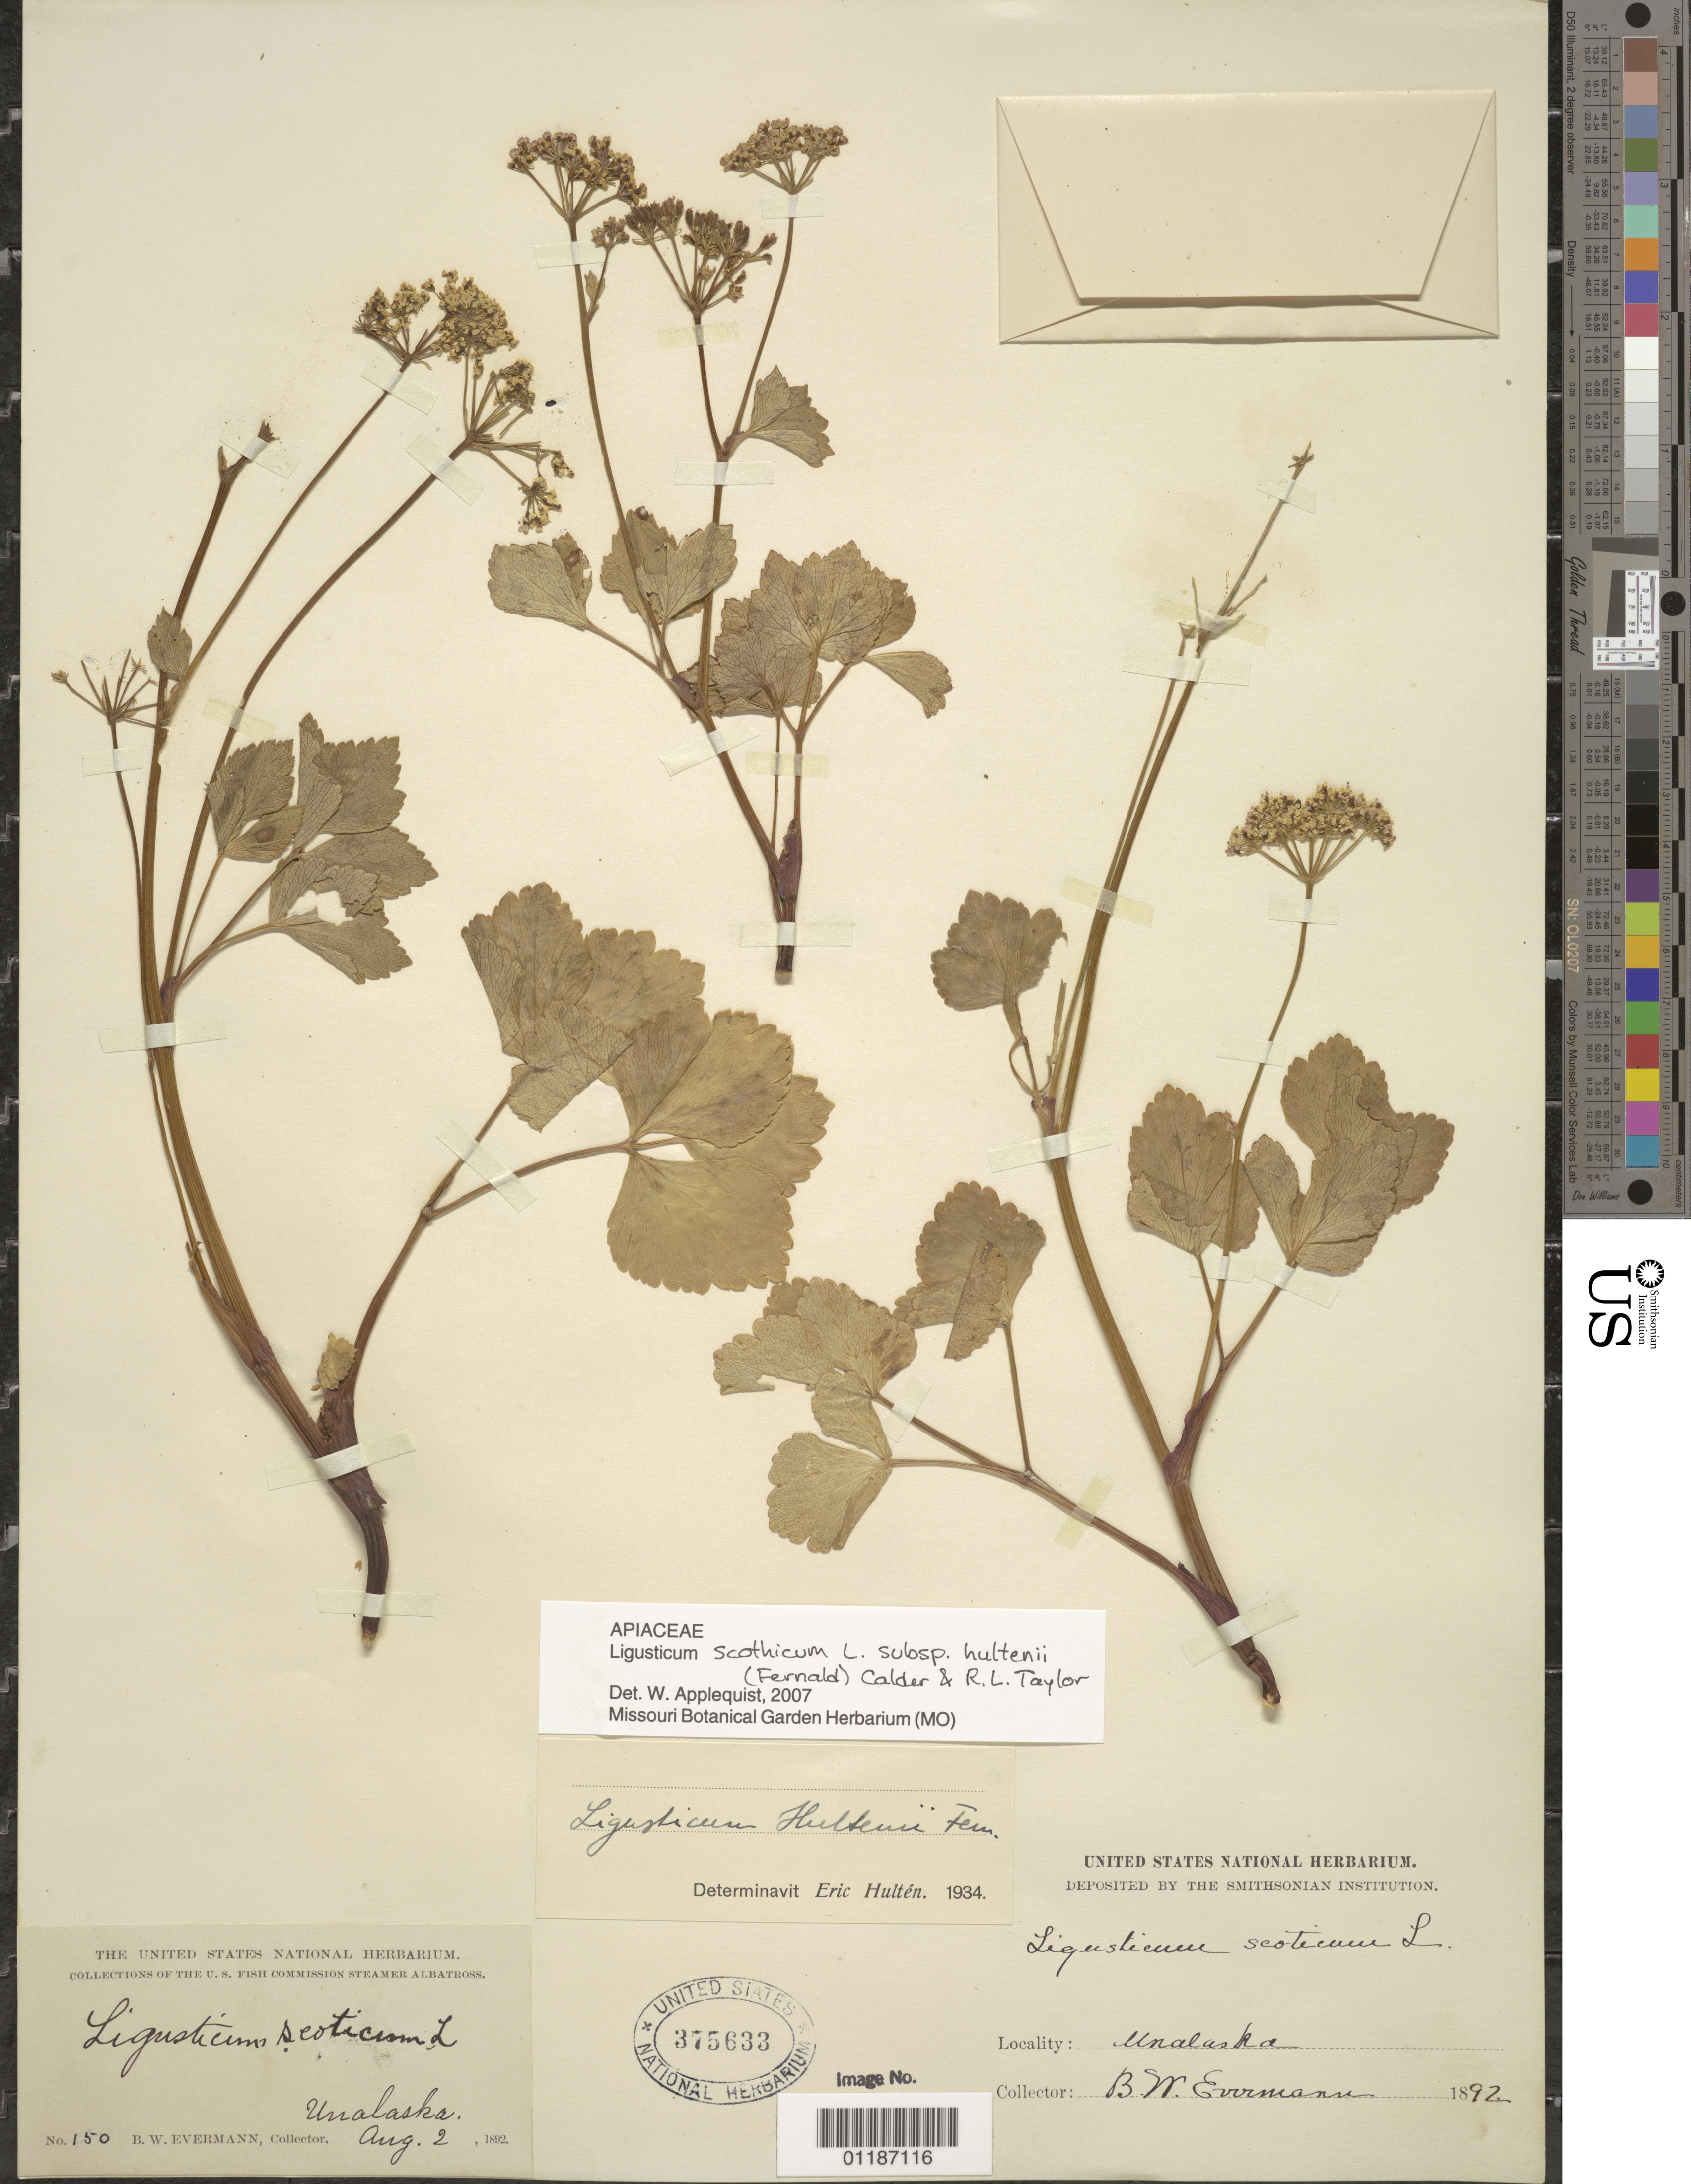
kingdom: Plantae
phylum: Tracheophyta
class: Magnoliopsida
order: Apiales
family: Apiaceae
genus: Ligusticum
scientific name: Ligusticum scoticum subsp. hultenii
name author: (Fernald) Calder & Roy L. Taylor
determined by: Applequist, W. L.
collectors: B. W. Evermann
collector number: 150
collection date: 1892-08-02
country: United States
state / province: Alaska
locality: Unalaska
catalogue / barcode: US 375633